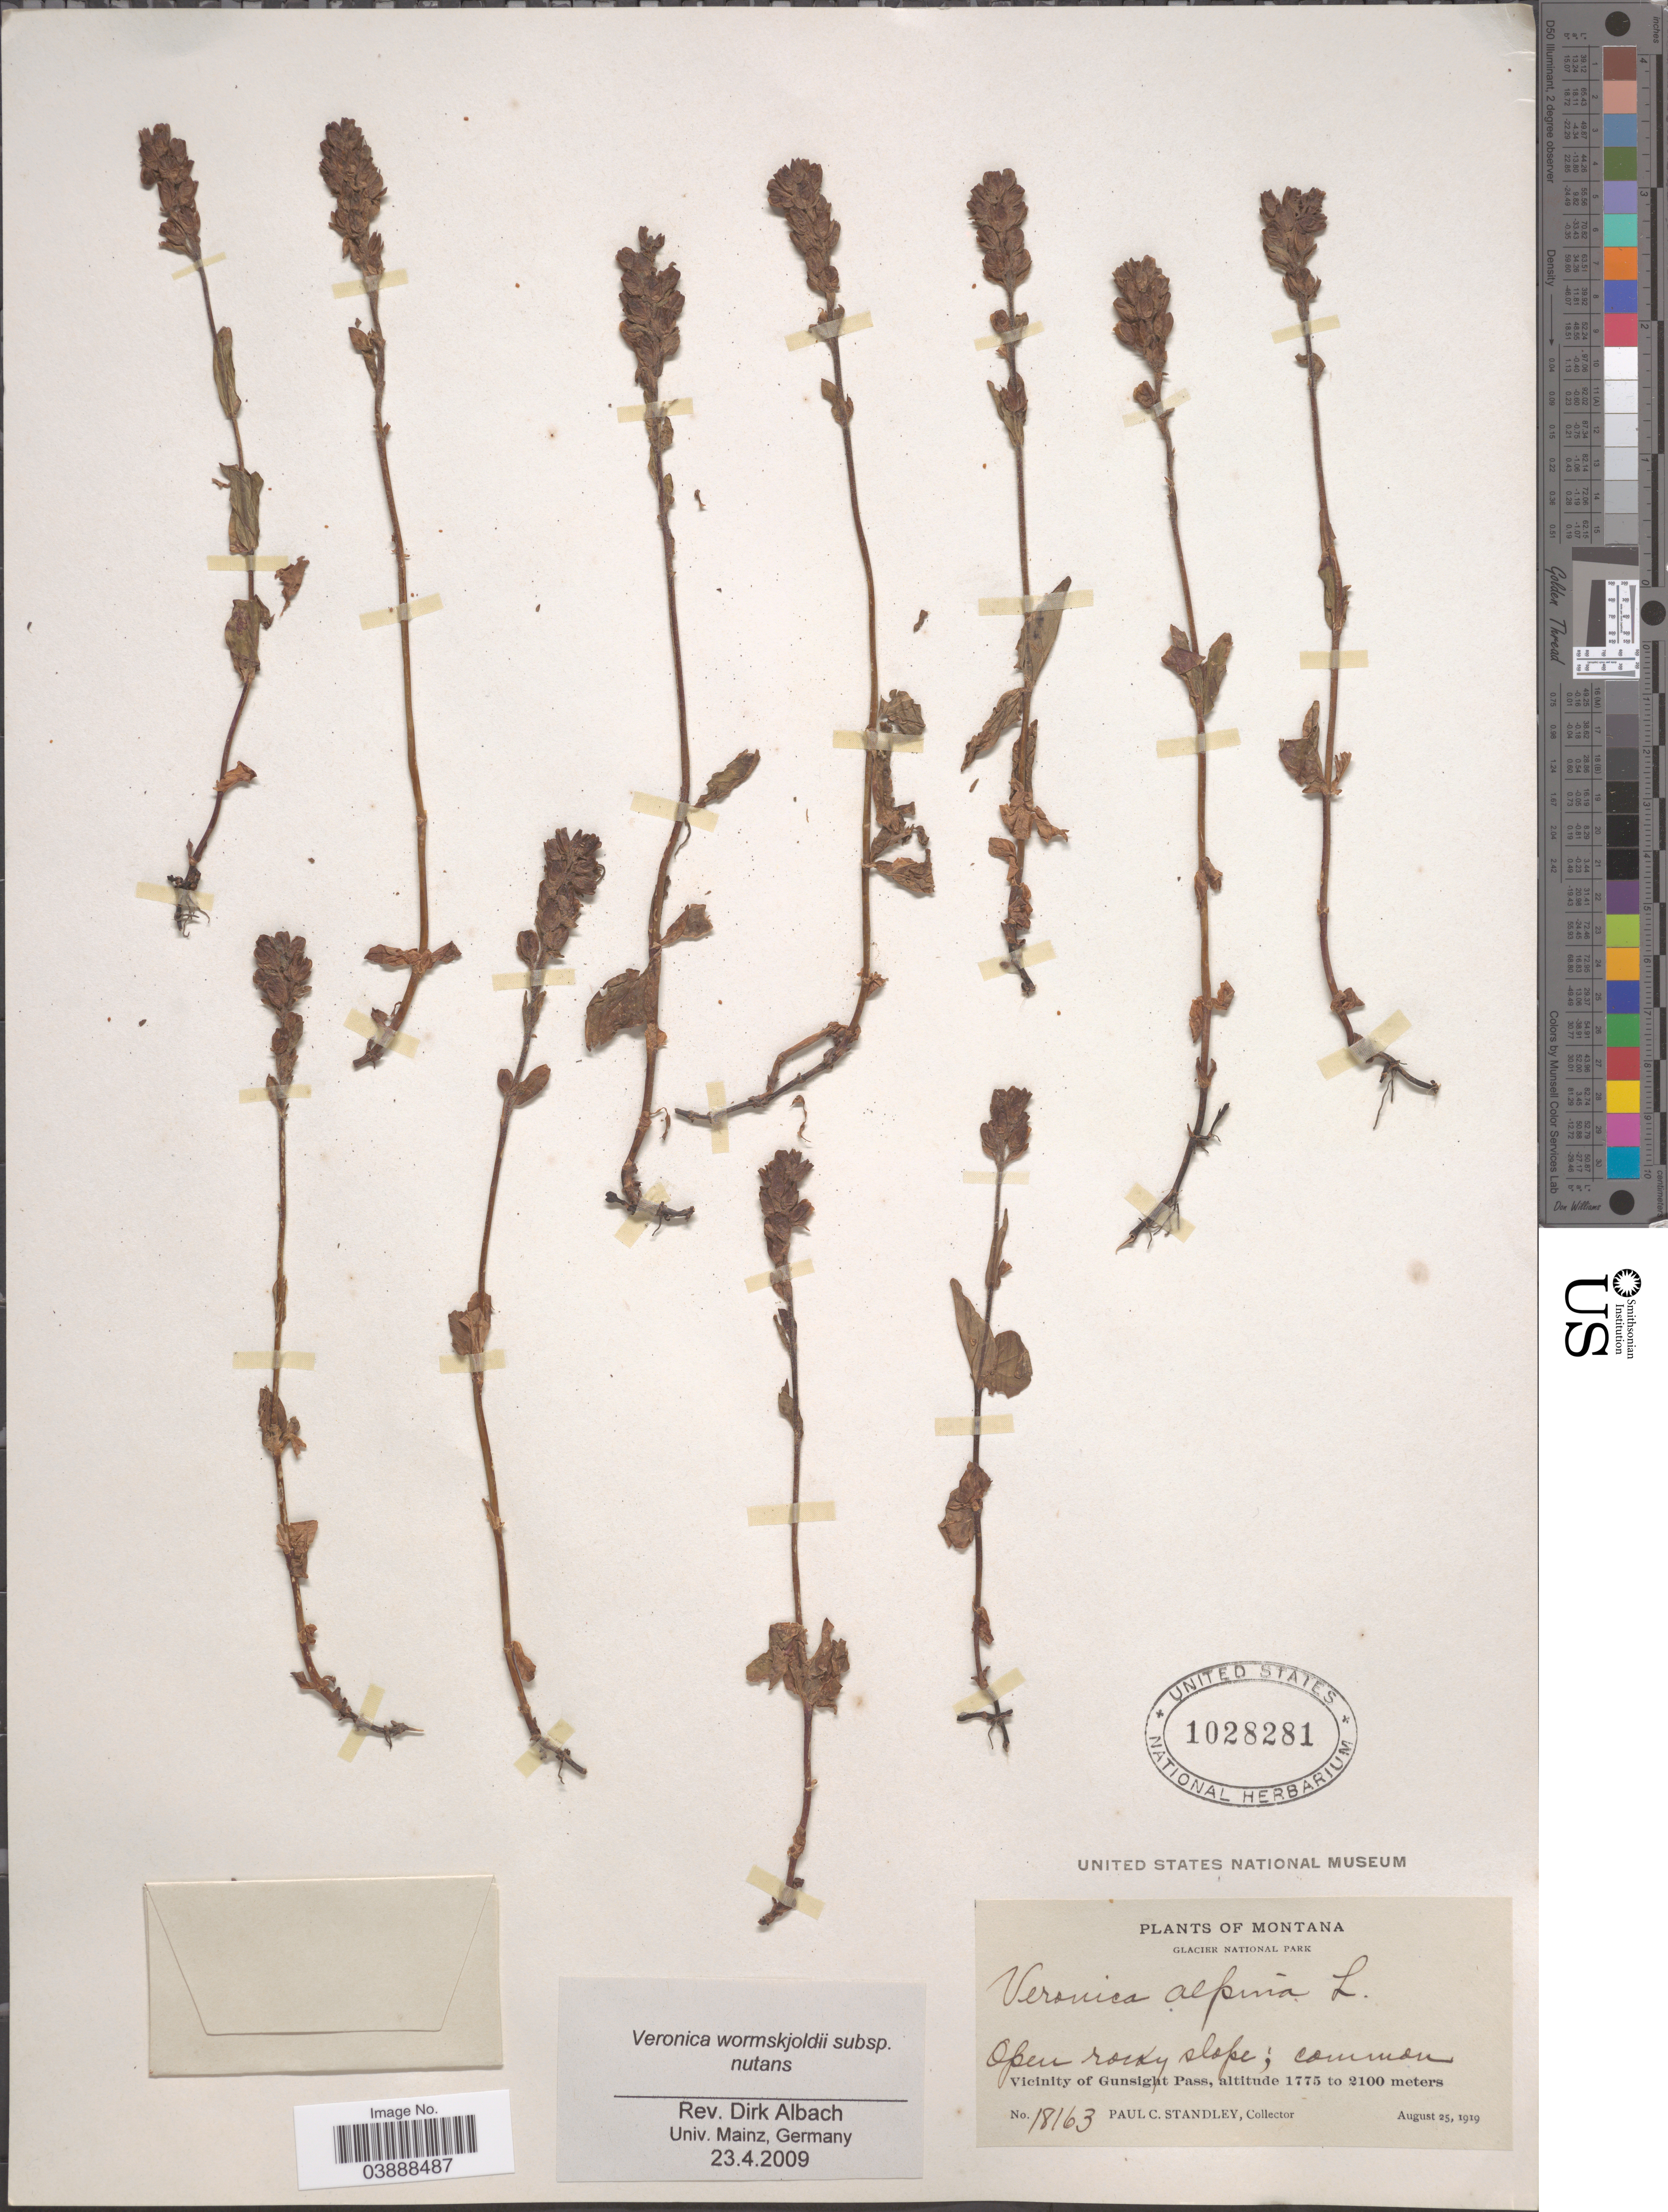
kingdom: Plantae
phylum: Tracheophyta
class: Magnoliopsida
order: Lamiales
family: Plantaginaceae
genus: Veronica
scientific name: Veronica wormskjoldii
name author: Roem. & Schult.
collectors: P. C. Standley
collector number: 18163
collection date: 1919-08-25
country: United States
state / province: Montana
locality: Glacier National Park. Vicinity of Gunsight Pass.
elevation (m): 1775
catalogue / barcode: US 1028281